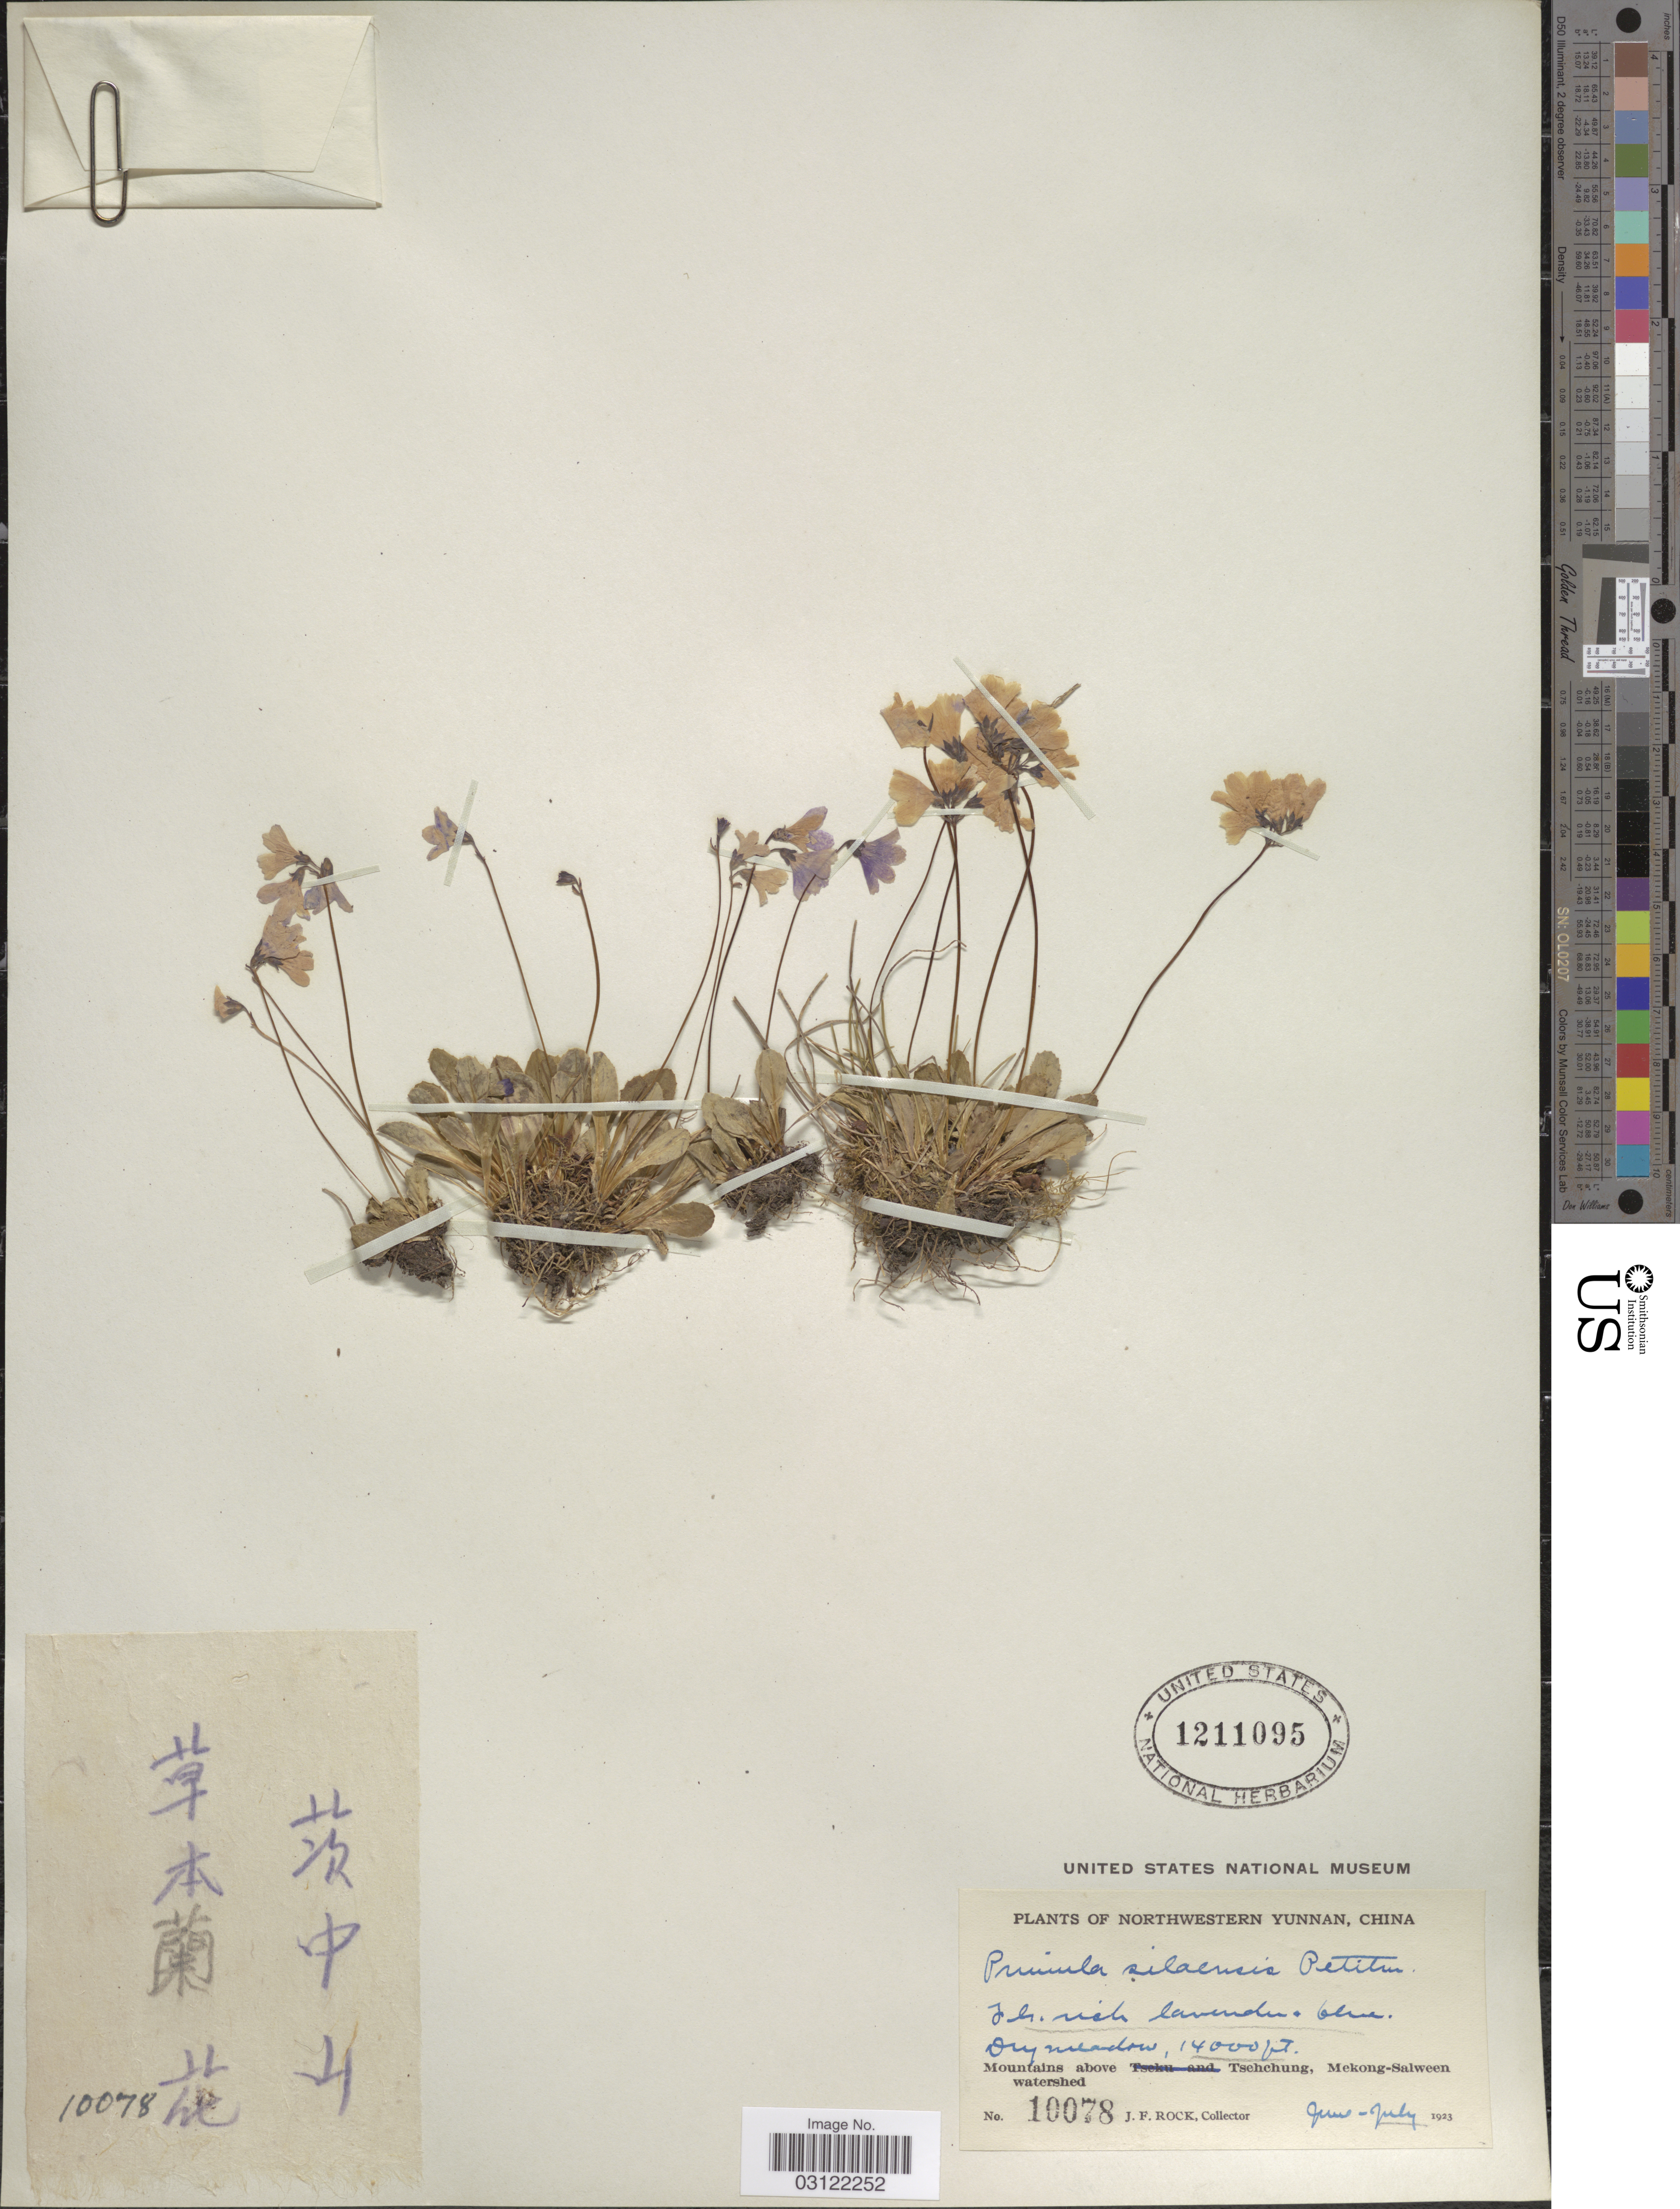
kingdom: Plantae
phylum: Tracheophyta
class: Magnoliopsida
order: Ericales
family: Primulaceae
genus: Primula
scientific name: Primula silaensis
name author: Petitm.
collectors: J. Rock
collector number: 10078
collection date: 1923-06/1923-07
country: China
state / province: Yunnan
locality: Northwestern Yunnan. Mountains above Tsehchung, Mekong-Salween watershed.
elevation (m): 4267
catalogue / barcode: US 1211095